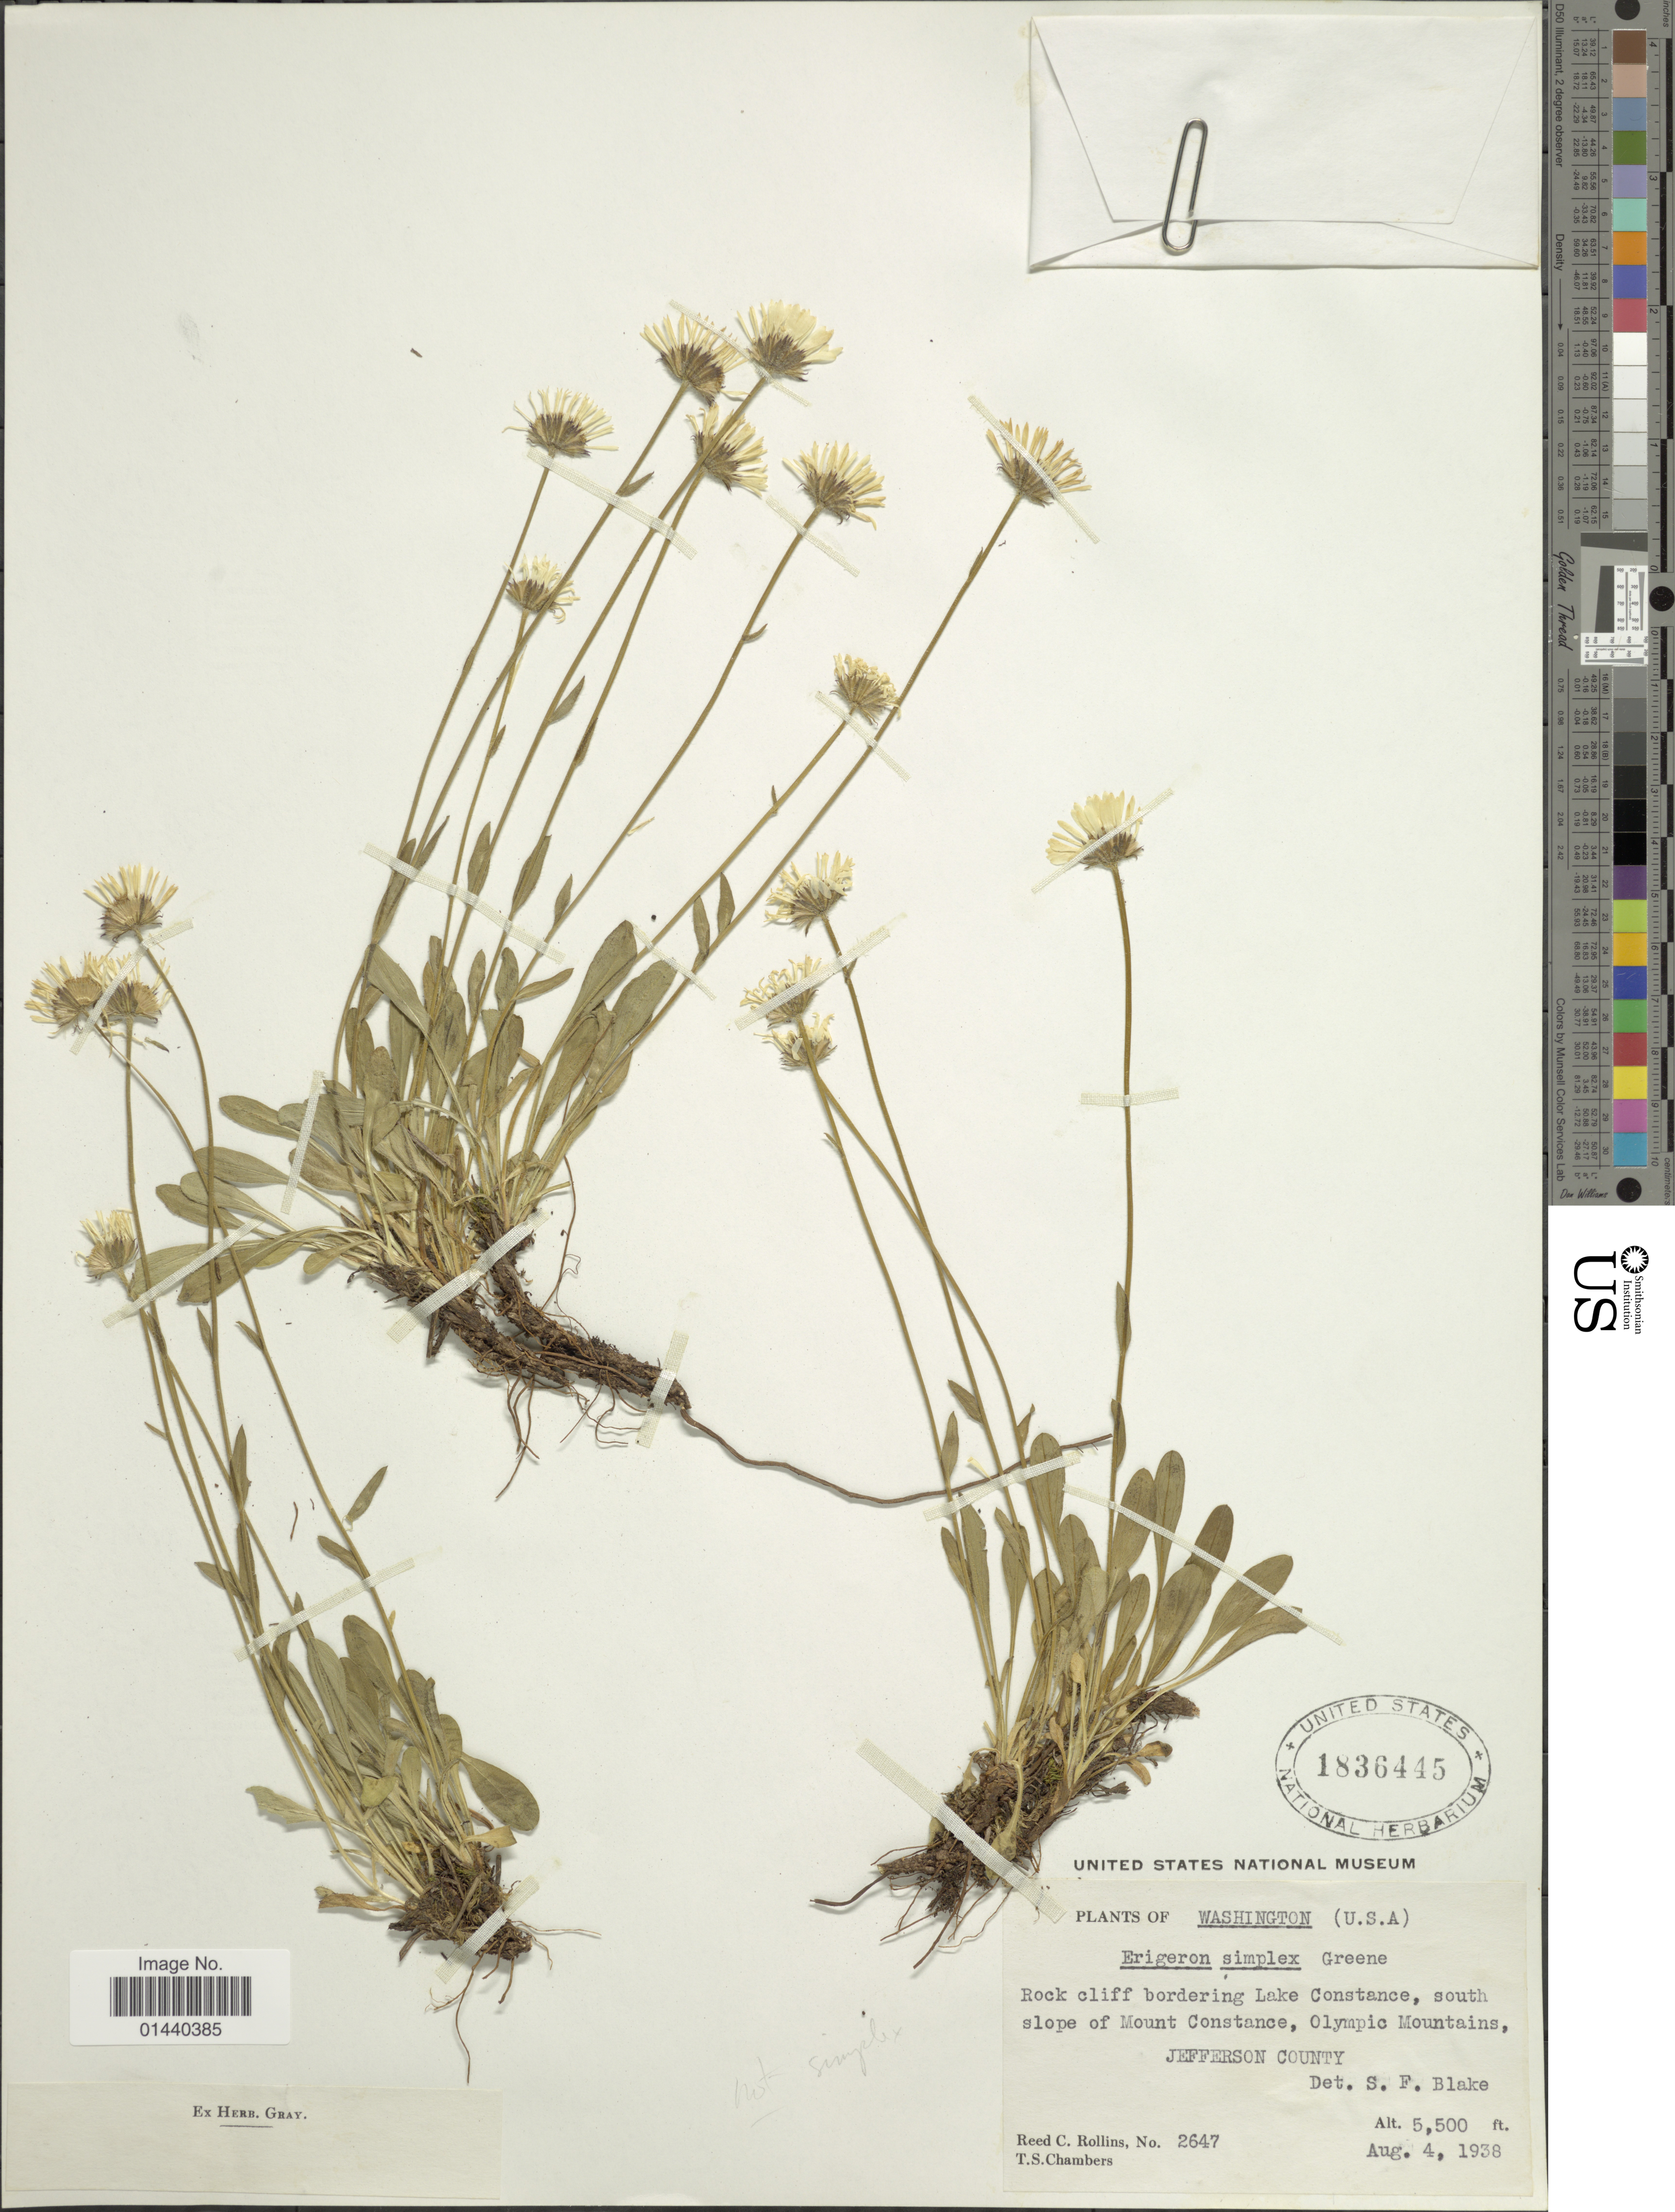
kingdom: Plantae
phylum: Tracheophyta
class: Magnoliopsida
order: Asterales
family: Asteraceae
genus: Erigeron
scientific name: Erigeron simplex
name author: Greene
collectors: R. C. Rollins & T. Chambers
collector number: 2647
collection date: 1938-08-04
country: United States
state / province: Washington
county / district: Jefferson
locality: U.S.A. Rock cliff bordering Lake Constance, south slope of Mount Constance, Olympic Mountains, Jefferson County.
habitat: rock cliff bordering lake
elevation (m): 1676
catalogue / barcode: US 1836445